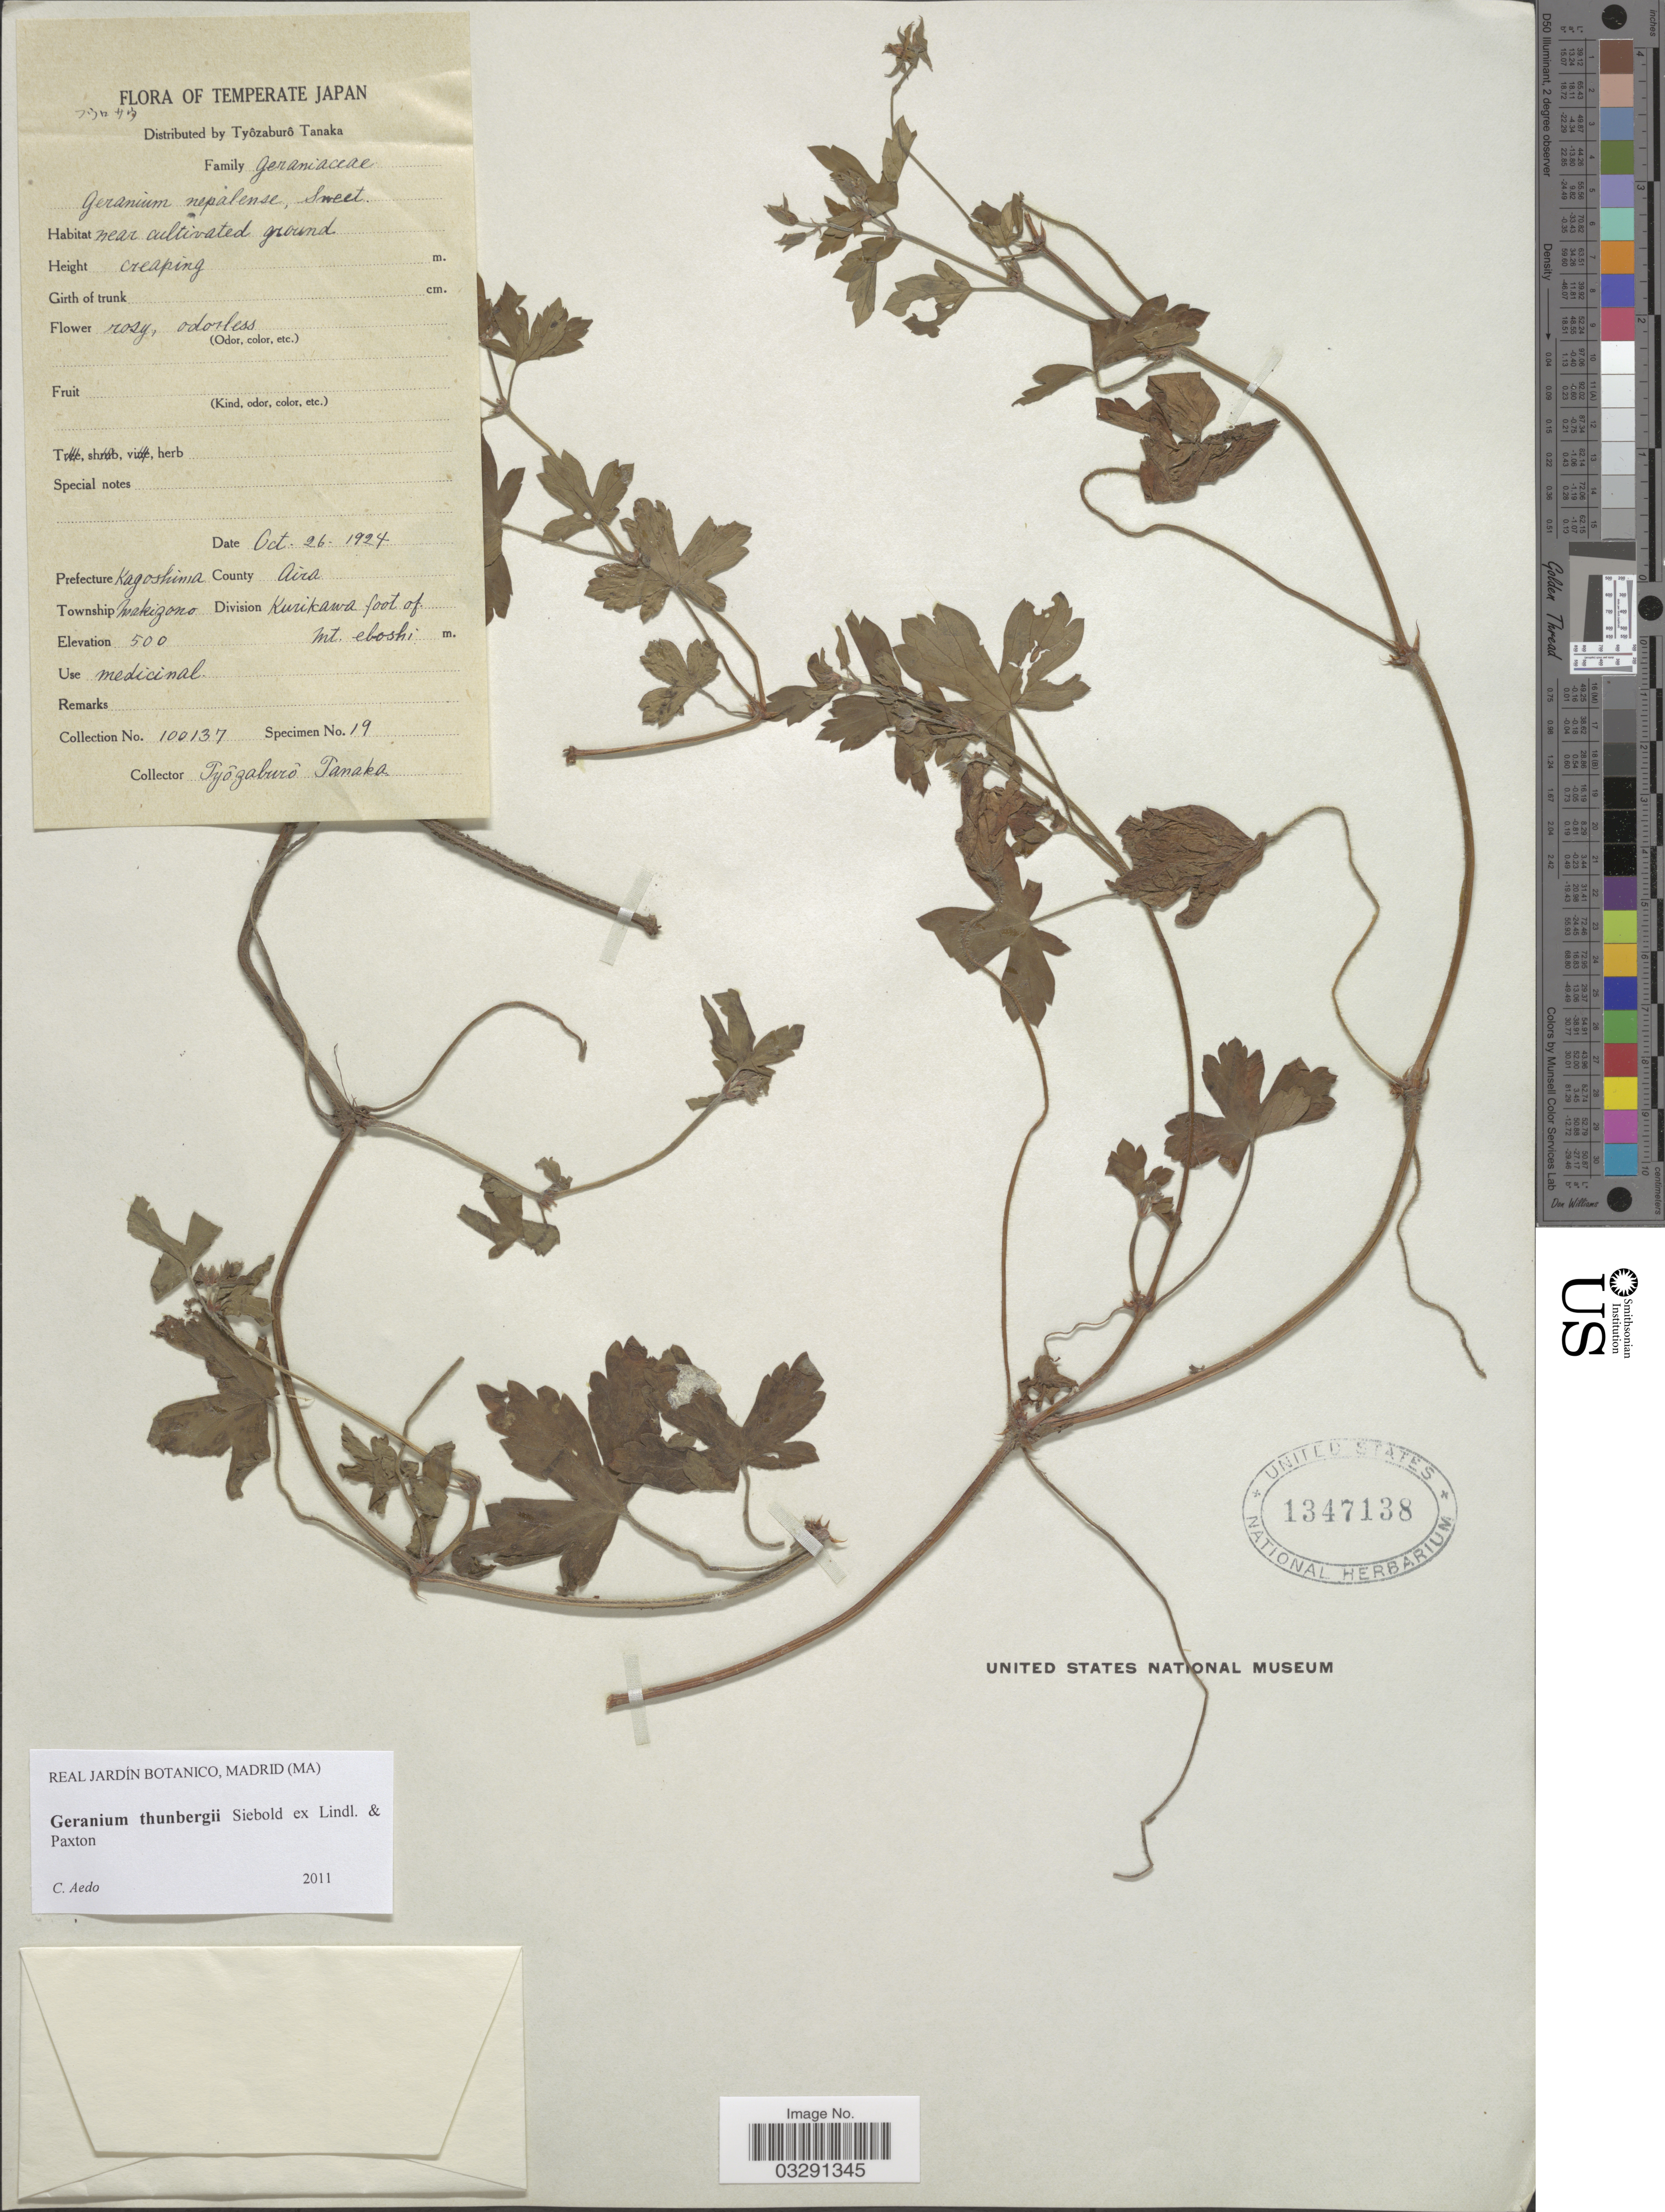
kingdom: Plantae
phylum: Tracheophyta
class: Magnoliopsida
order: Geraniales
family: Geraniaceae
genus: Geranium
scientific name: Geranium thunbergii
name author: Siebold ex Lindl. & Paxton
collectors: T. Tanaka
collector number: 100137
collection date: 1924-10-26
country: Japan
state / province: Kagosima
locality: Prefecture Kagoshima, County Aira, Township Makizono, Division Kurikawa foot of mt. eboshi.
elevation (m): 500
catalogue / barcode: US 1347138